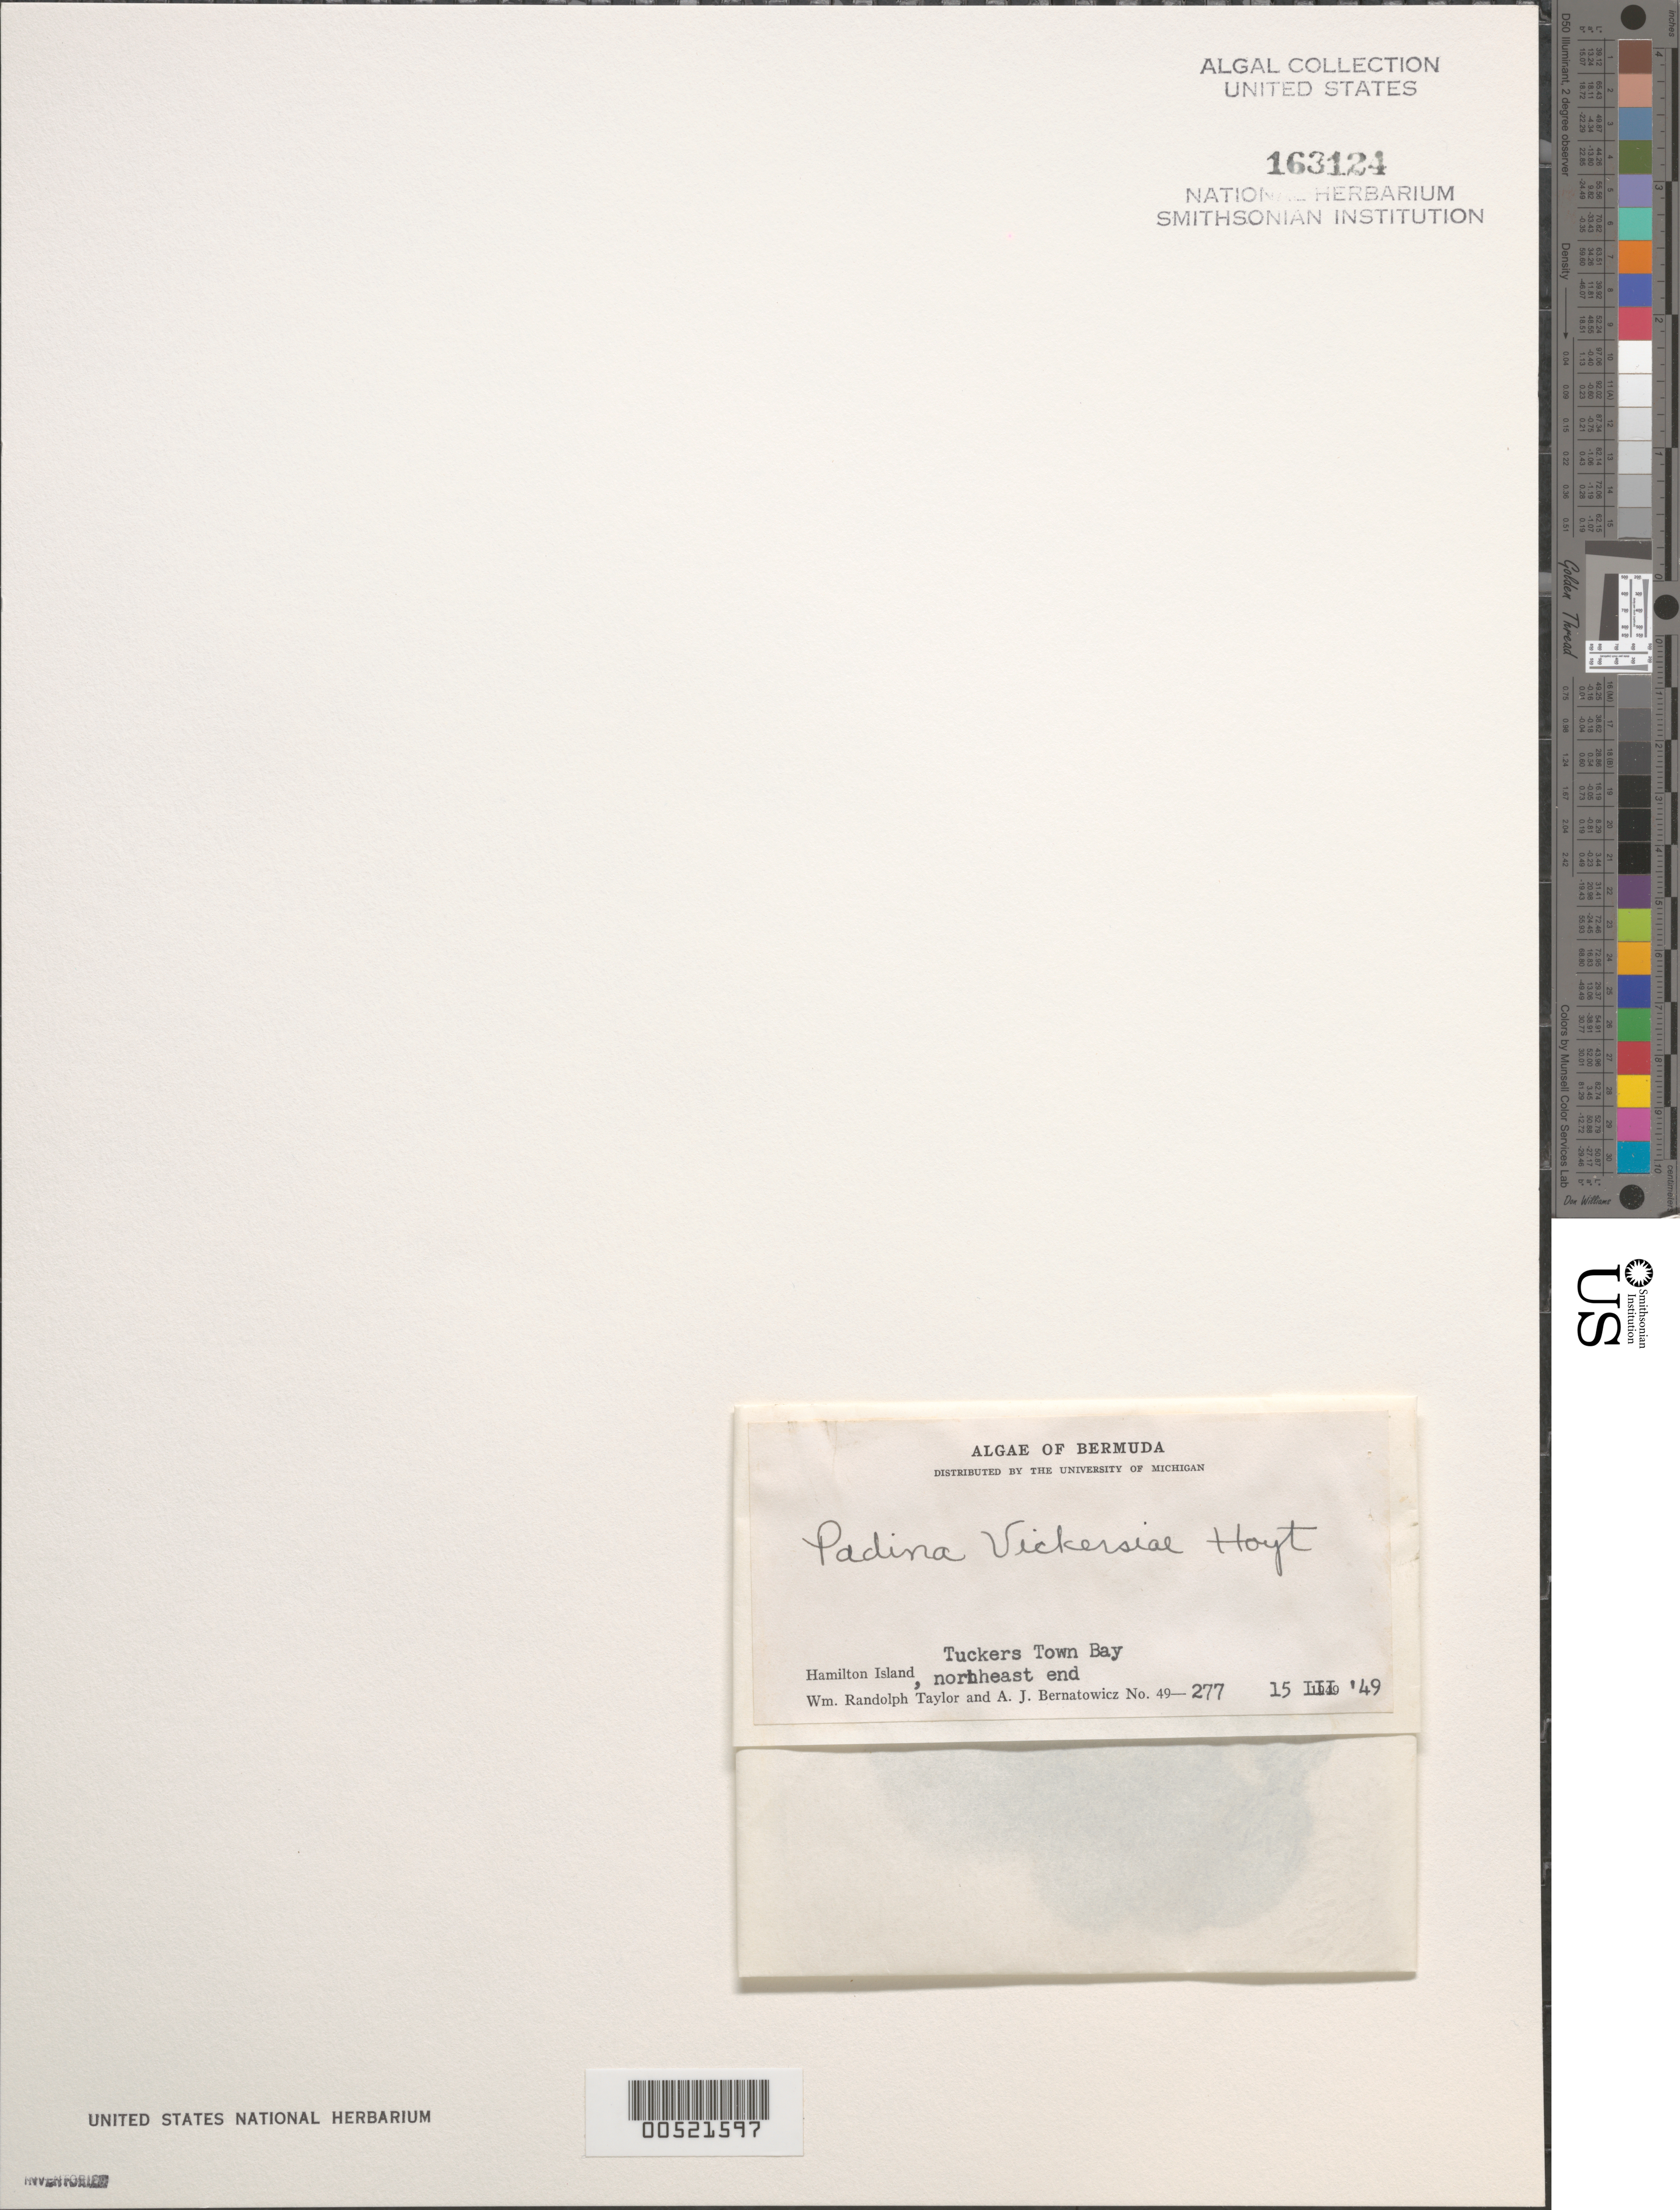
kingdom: Chromista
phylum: Ochrophyta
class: Phaeophyceae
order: Dictyotales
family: Dictyotaceae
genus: Padina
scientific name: Padina gymnospora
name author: (Kütz.) O.G. Sond.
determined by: Algae name updating Project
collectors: W. R. Taylor & A. Bernatowicz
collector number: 49-277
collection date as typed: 15 Mar 1949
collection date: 1949-03-15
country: Bermuda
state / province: Saint George's (parish)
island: Bermuda Island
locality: Tucker's Town Bay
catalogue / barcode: US 163124